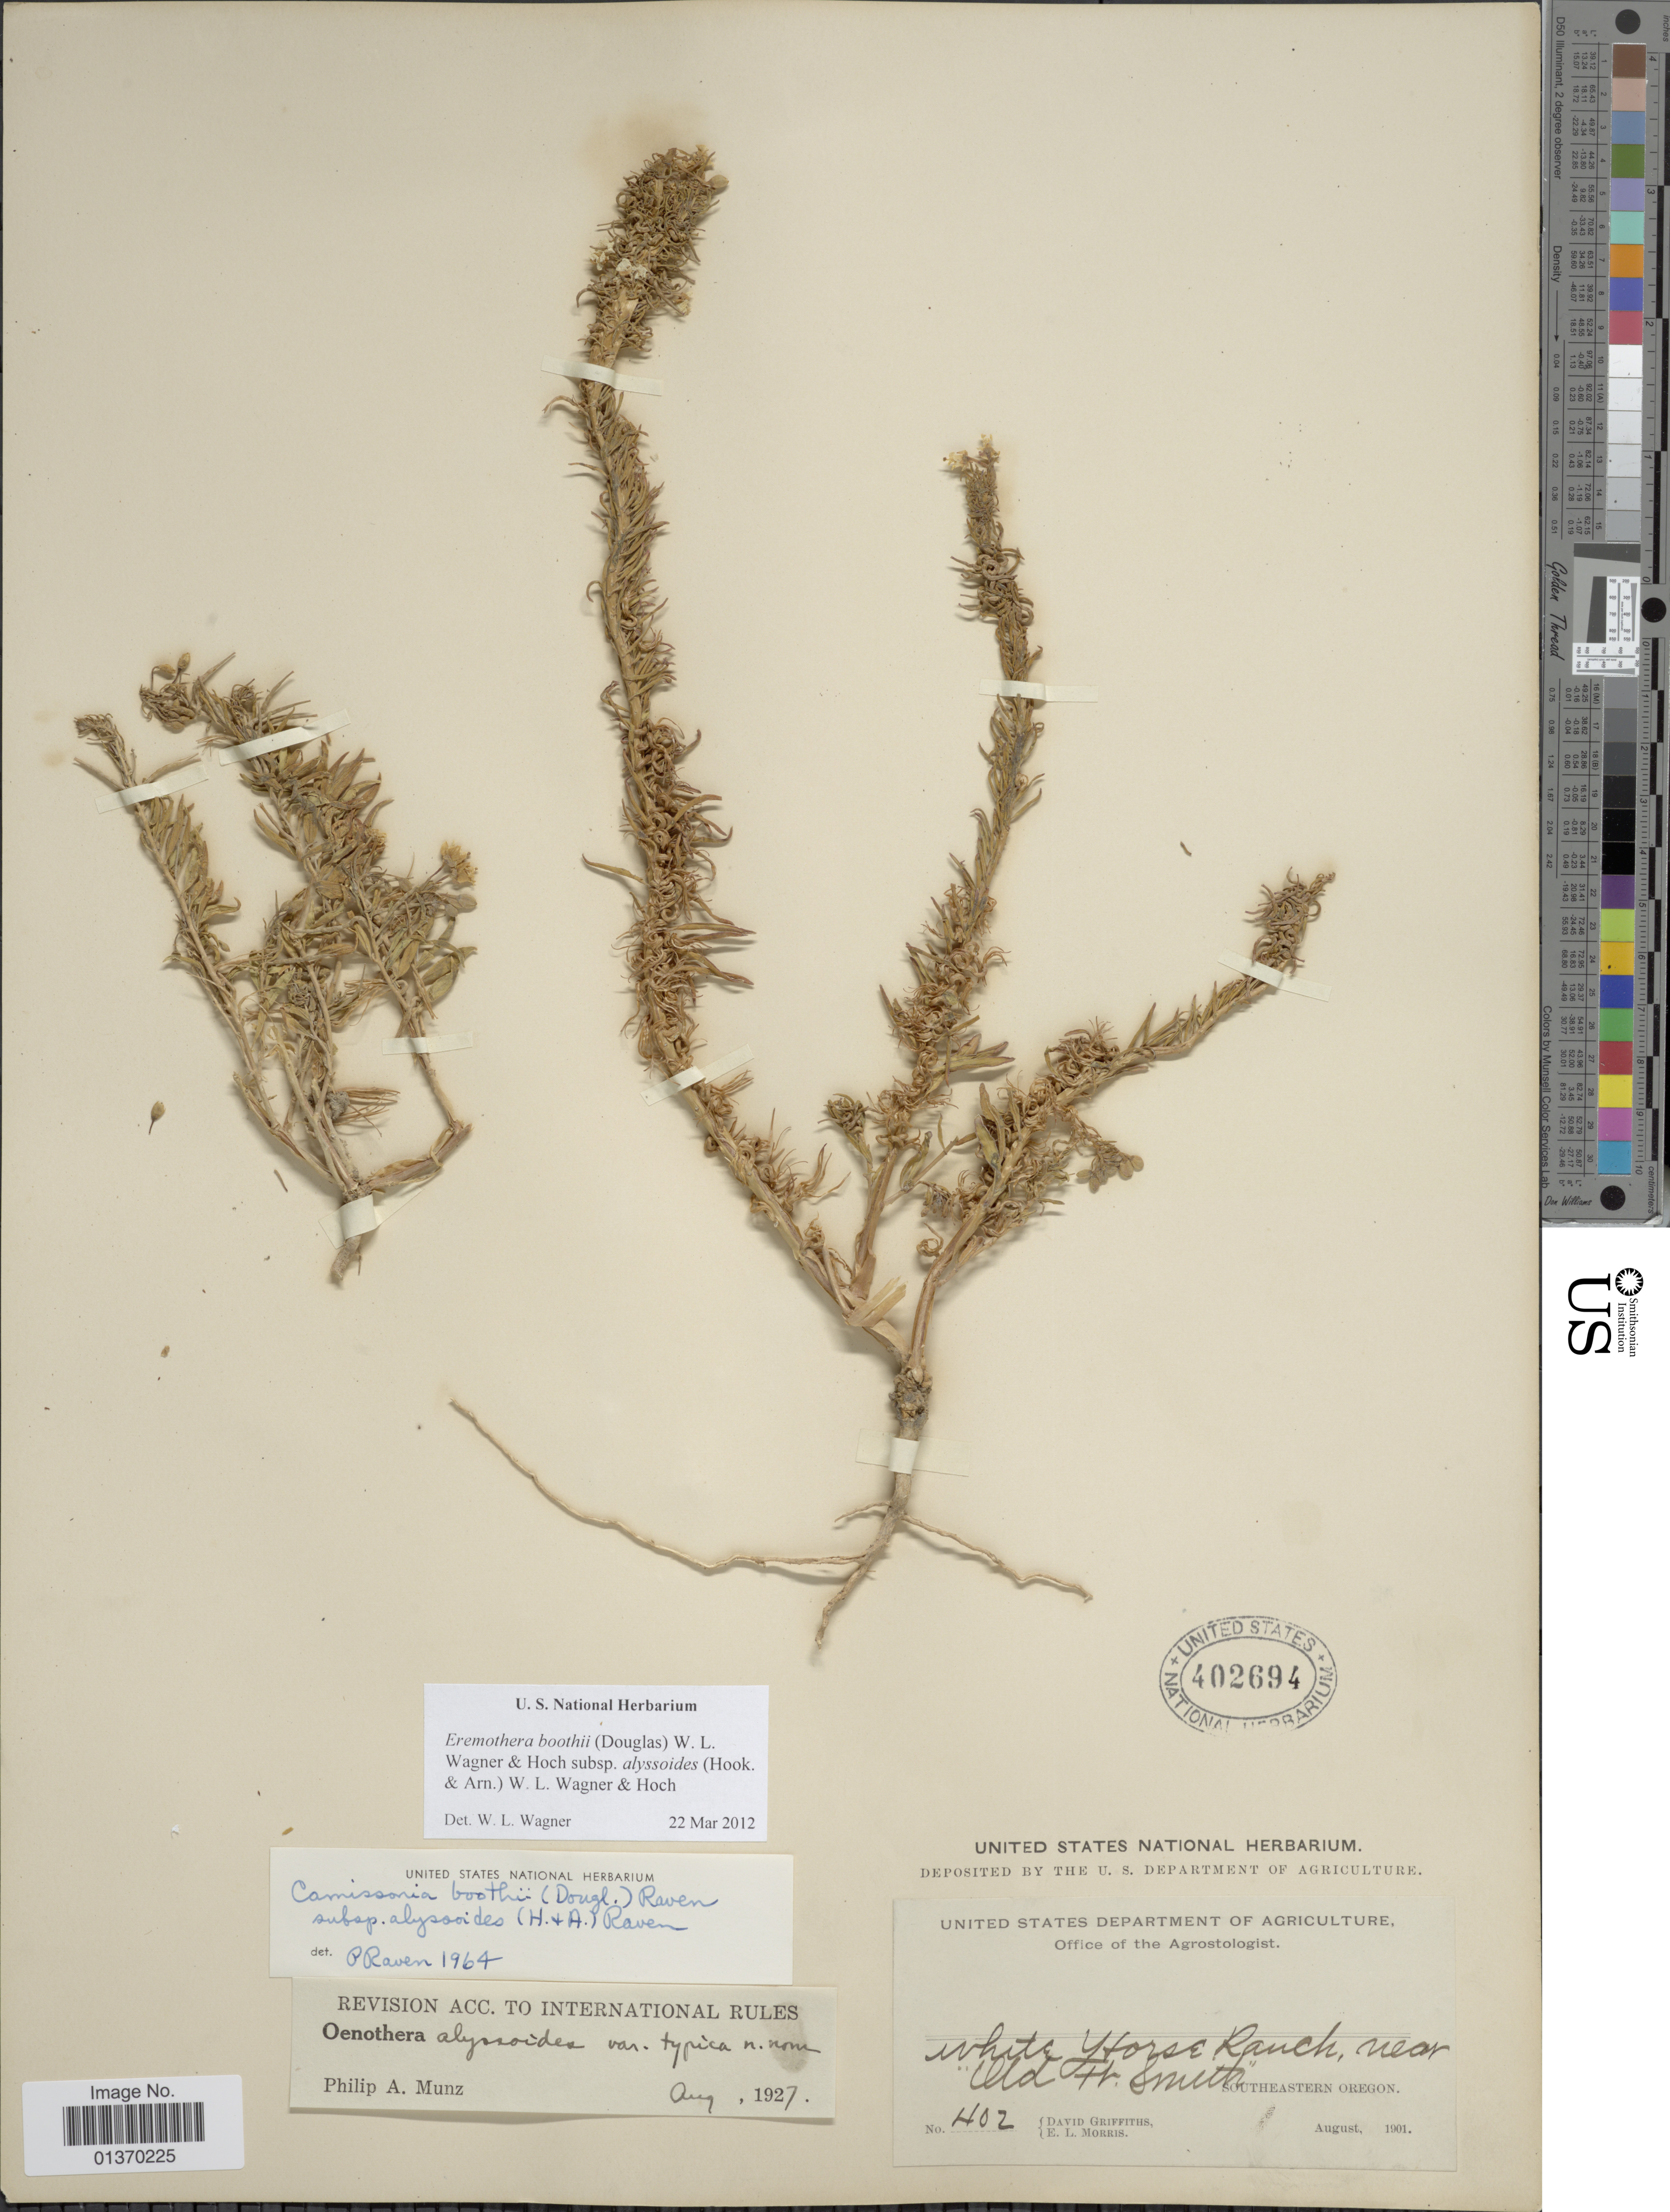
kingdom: Plantae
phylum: Tracheophyta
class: Magnoliopsida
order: Myrtales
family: Onagraceae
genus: Eremothera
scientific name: Eremothera boothii subsp. alyssoides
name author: (Hook. & Arn.) W.L. Wagner & Hoch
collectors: D. Griffiths & E. Morris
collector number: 402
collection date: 1901-08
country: United States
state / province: Oregon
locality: White Horse Ranch, near "Old Ft. Smith," Southeastern Oregon.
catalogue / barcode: US 402694